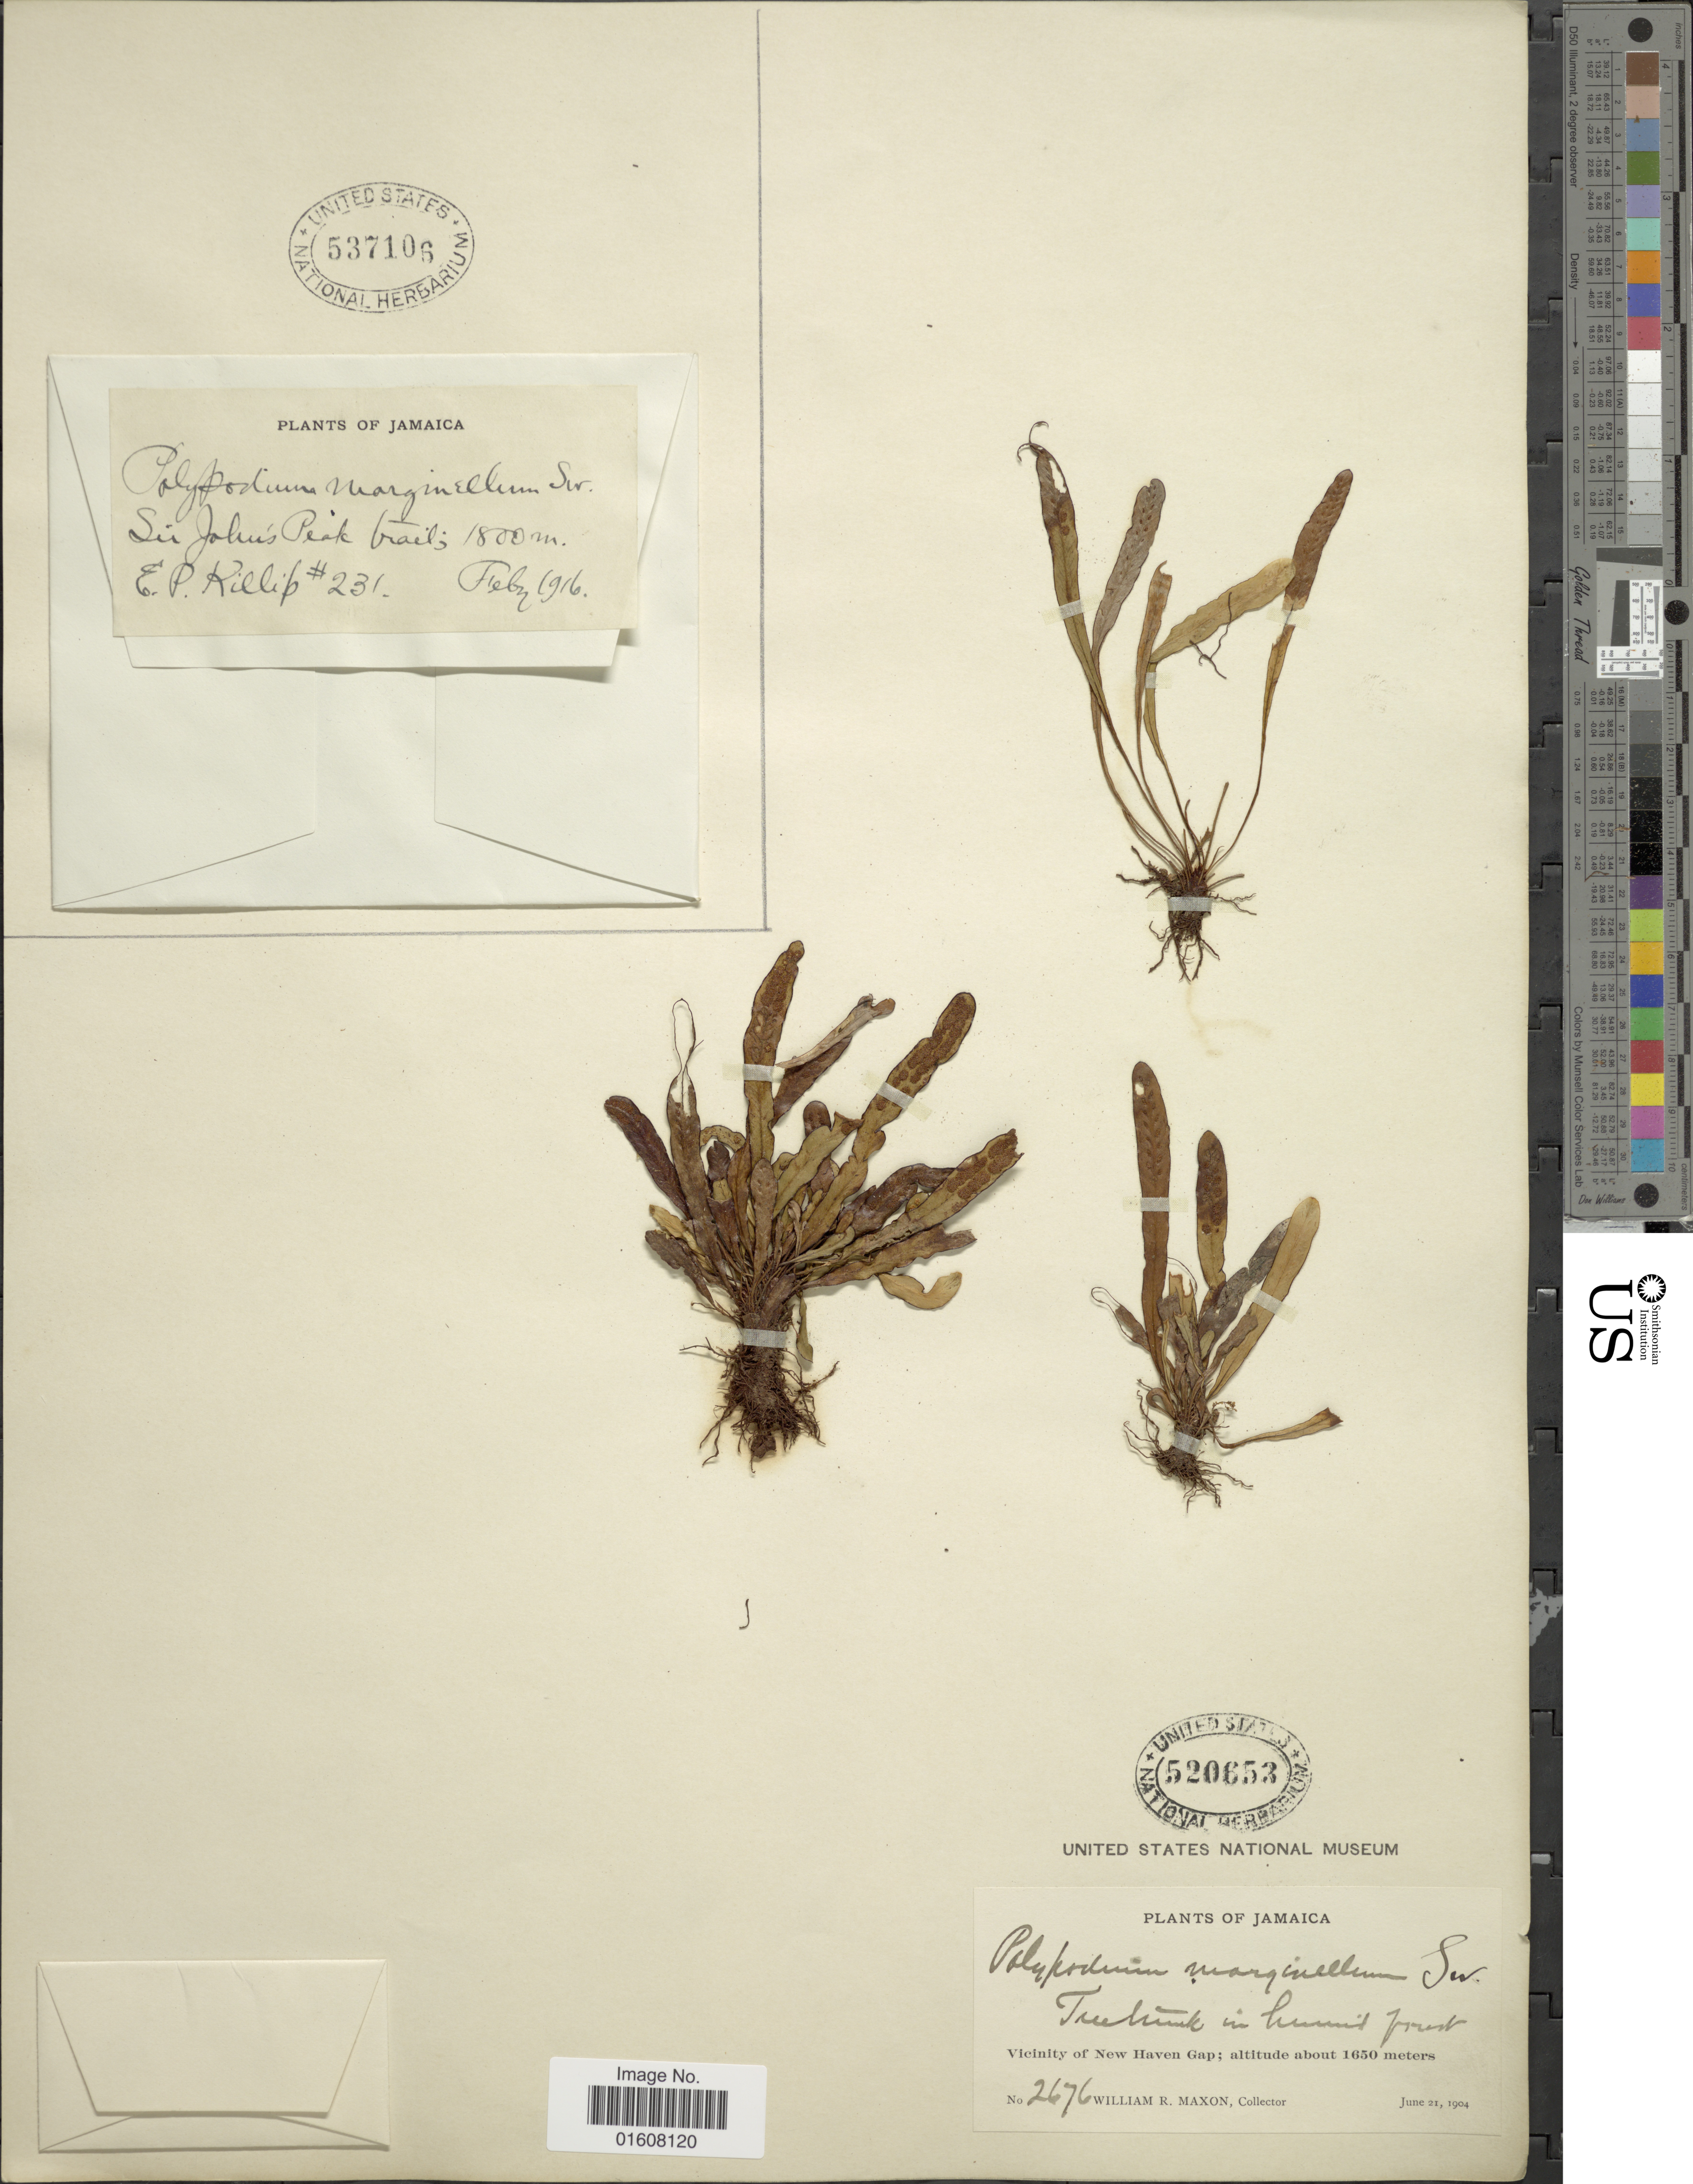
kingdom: Plantae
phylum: Tracheophyta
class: Polypodiopsida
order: Polypodiales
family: Polypodiaceae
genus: Grammitis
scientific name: Grammitis marginella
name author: (Sw.) Sw.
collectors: W. R. Maxon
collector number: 2676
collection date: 1904-06-21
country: Jamaica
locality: Vicinity of New Haven Gap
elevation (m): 1650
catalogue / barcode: US 520653